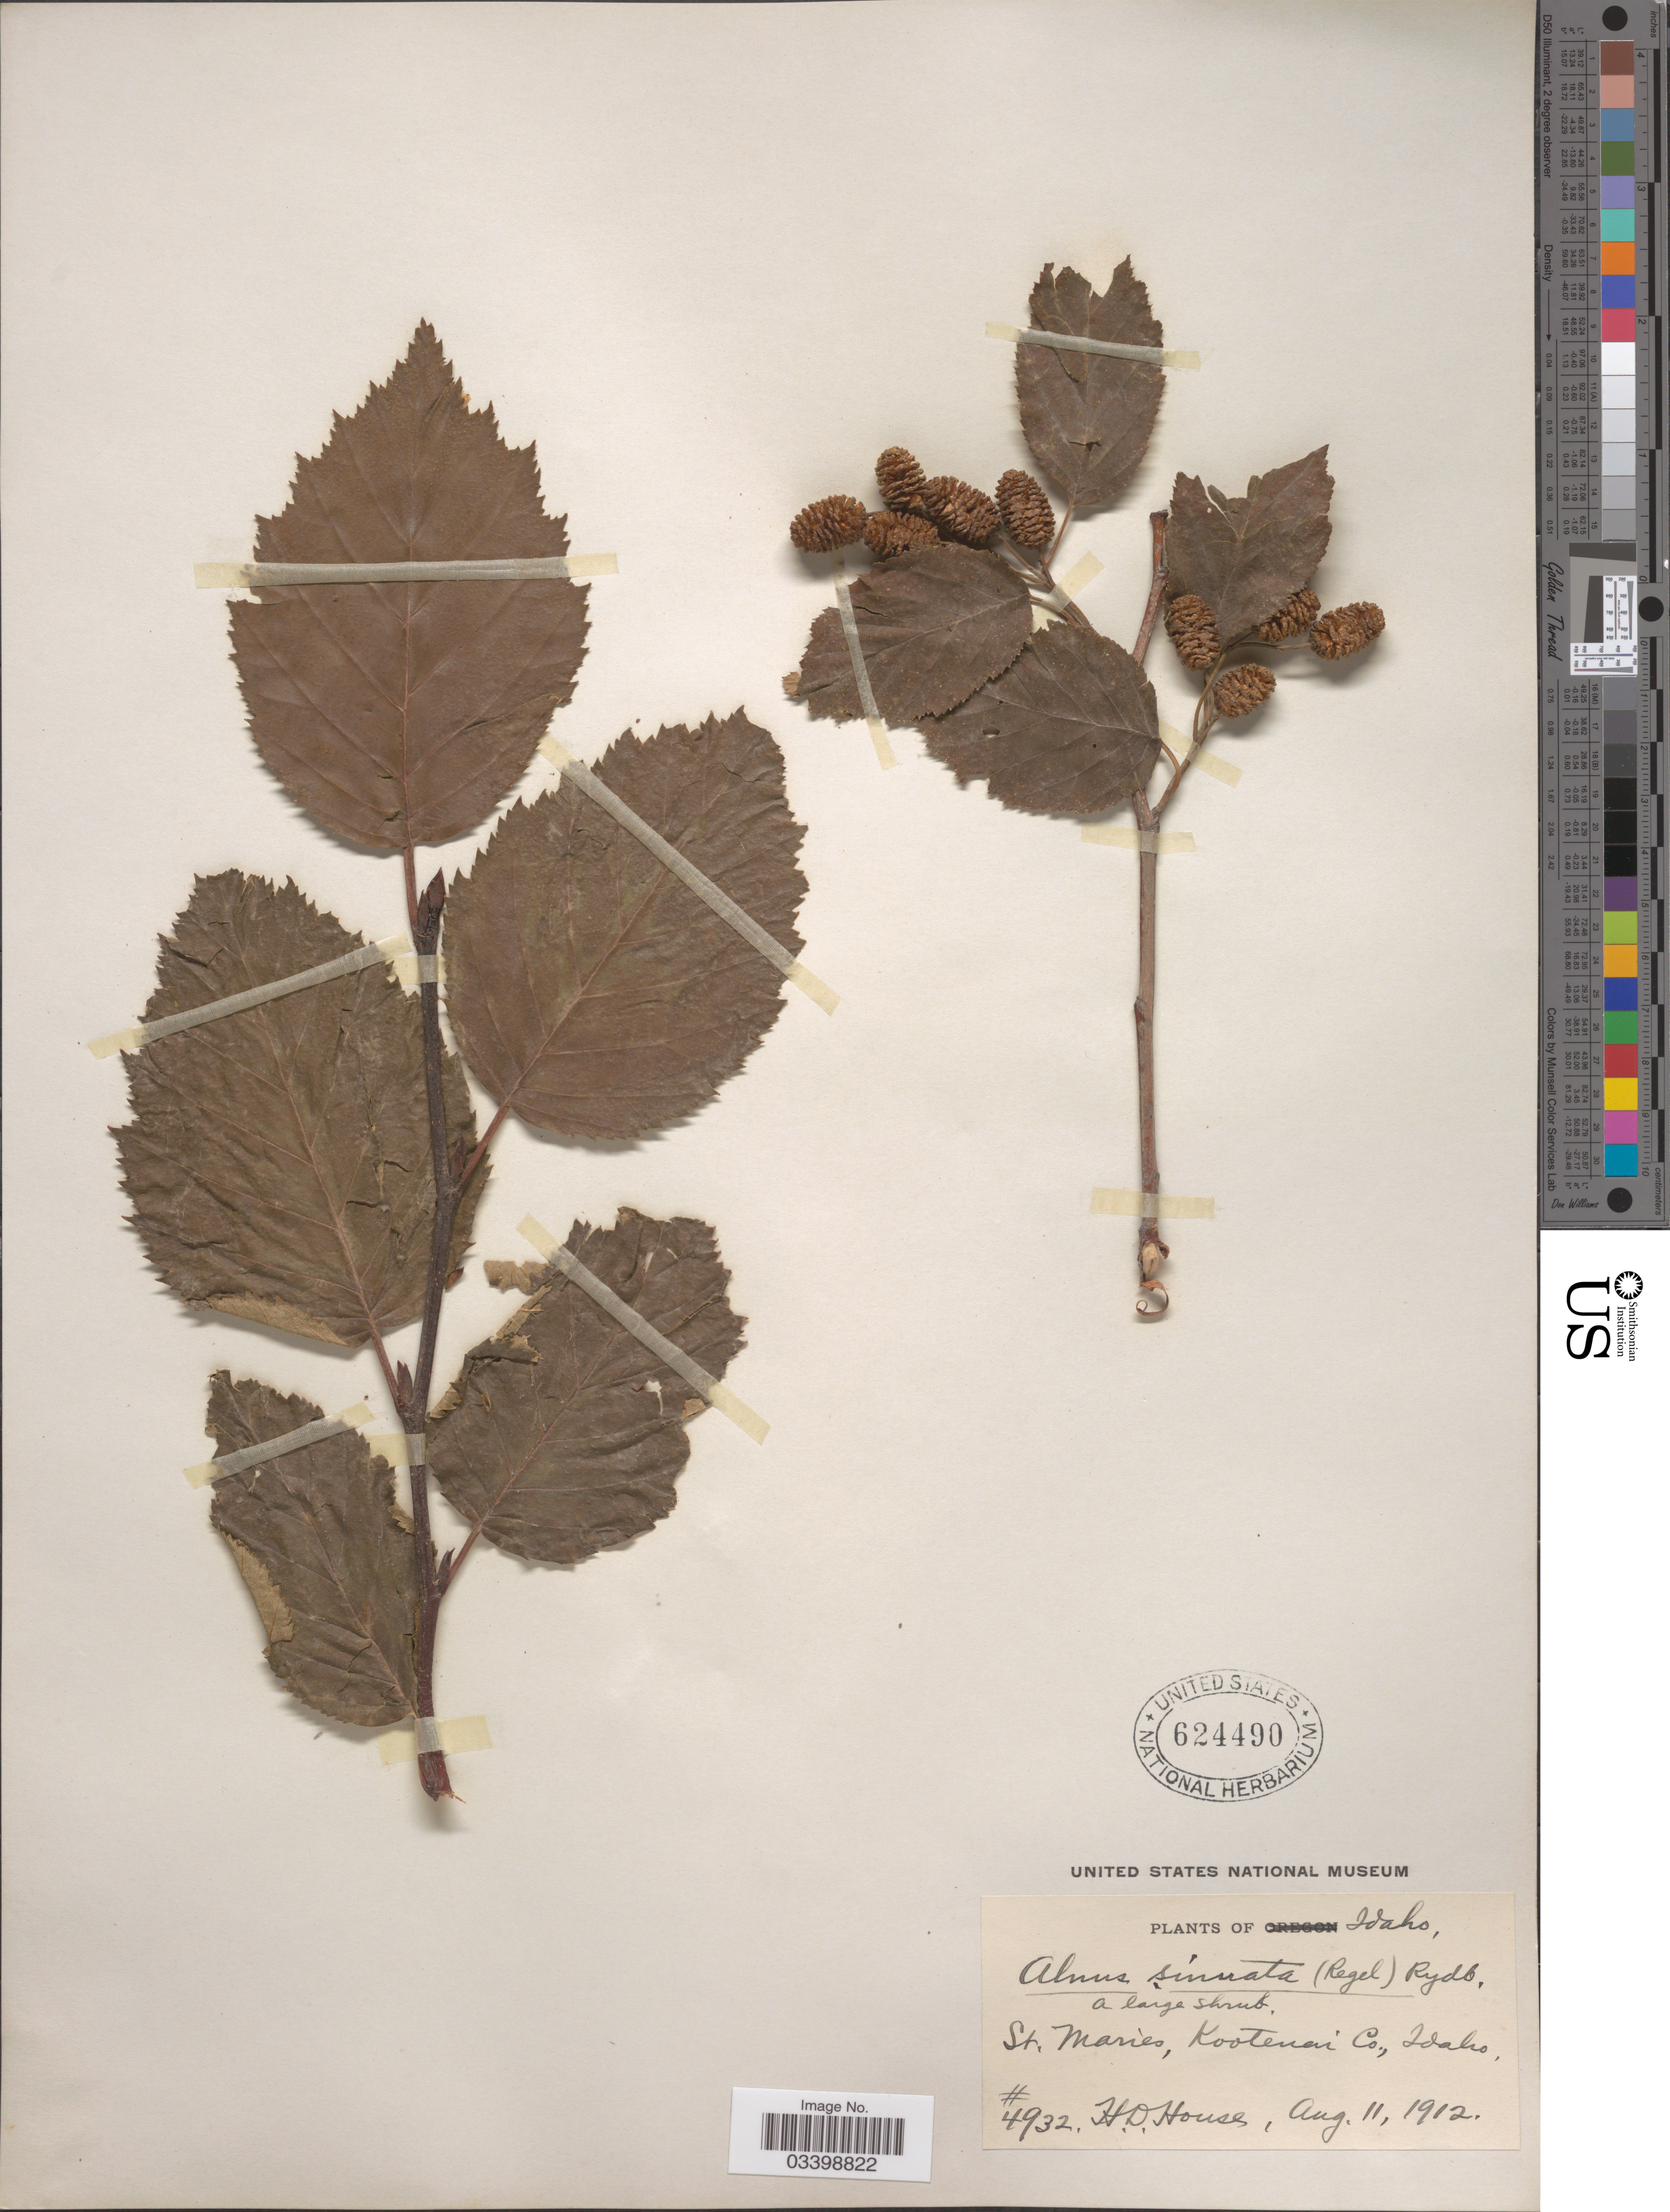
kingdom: Plantae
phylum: Tracheophyta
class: Magnoliopsida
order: Fagales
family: Betulaceae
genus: Alnus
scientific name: Alnus viridis subsp. sinuata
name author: Regel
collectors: H. D. House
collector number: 4932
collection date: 1912-08-11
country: United States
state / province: Idaho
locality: St. Maries, Kootenai Co.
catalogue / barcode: US 624490